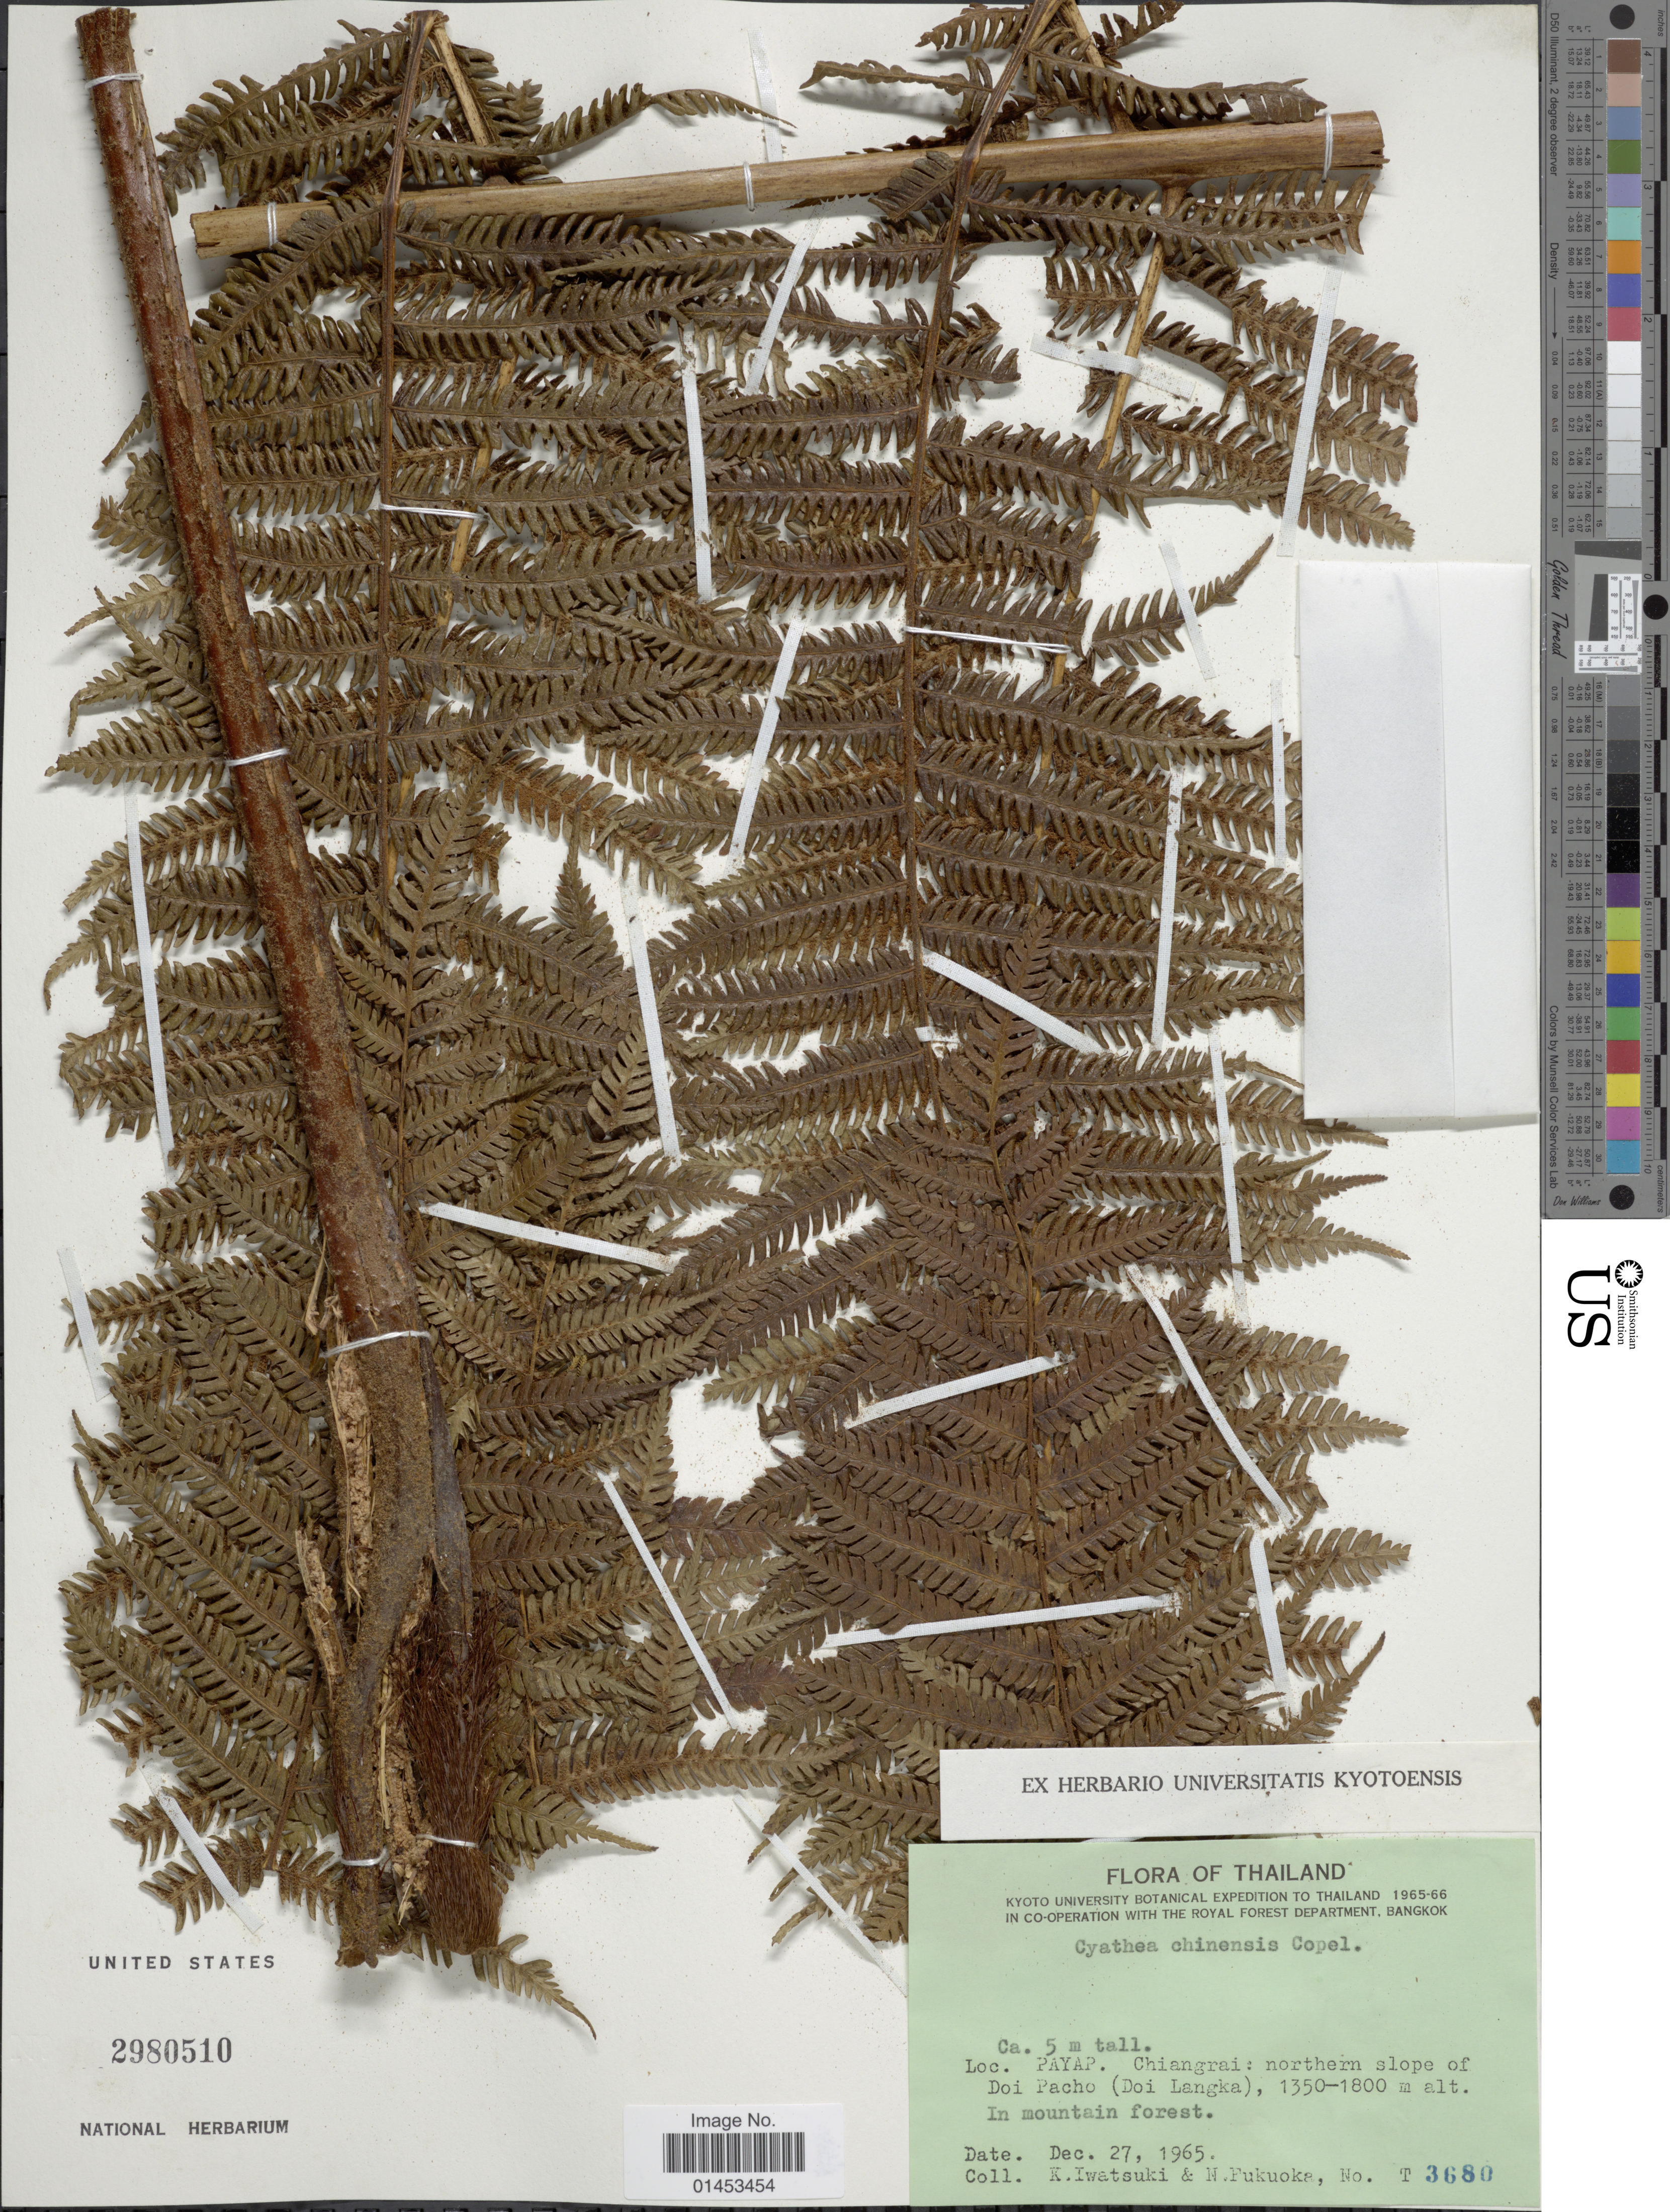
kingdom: Plantae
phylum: Tracheophyta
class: Polypodiopsida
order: Cyatheales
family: Cyatheaceae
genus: Cyathea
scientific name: Cyathea chinensis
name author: Copel.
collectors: K. Iwatsuki & N. Fukuoka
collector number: T3680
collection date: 1965-12-27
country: Thailand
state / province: Chiang Rai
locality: Payap, Chiang Rai: Northern slope of Doi Pacho(Doi Langka)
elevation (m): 1350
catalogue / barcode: US 2980510